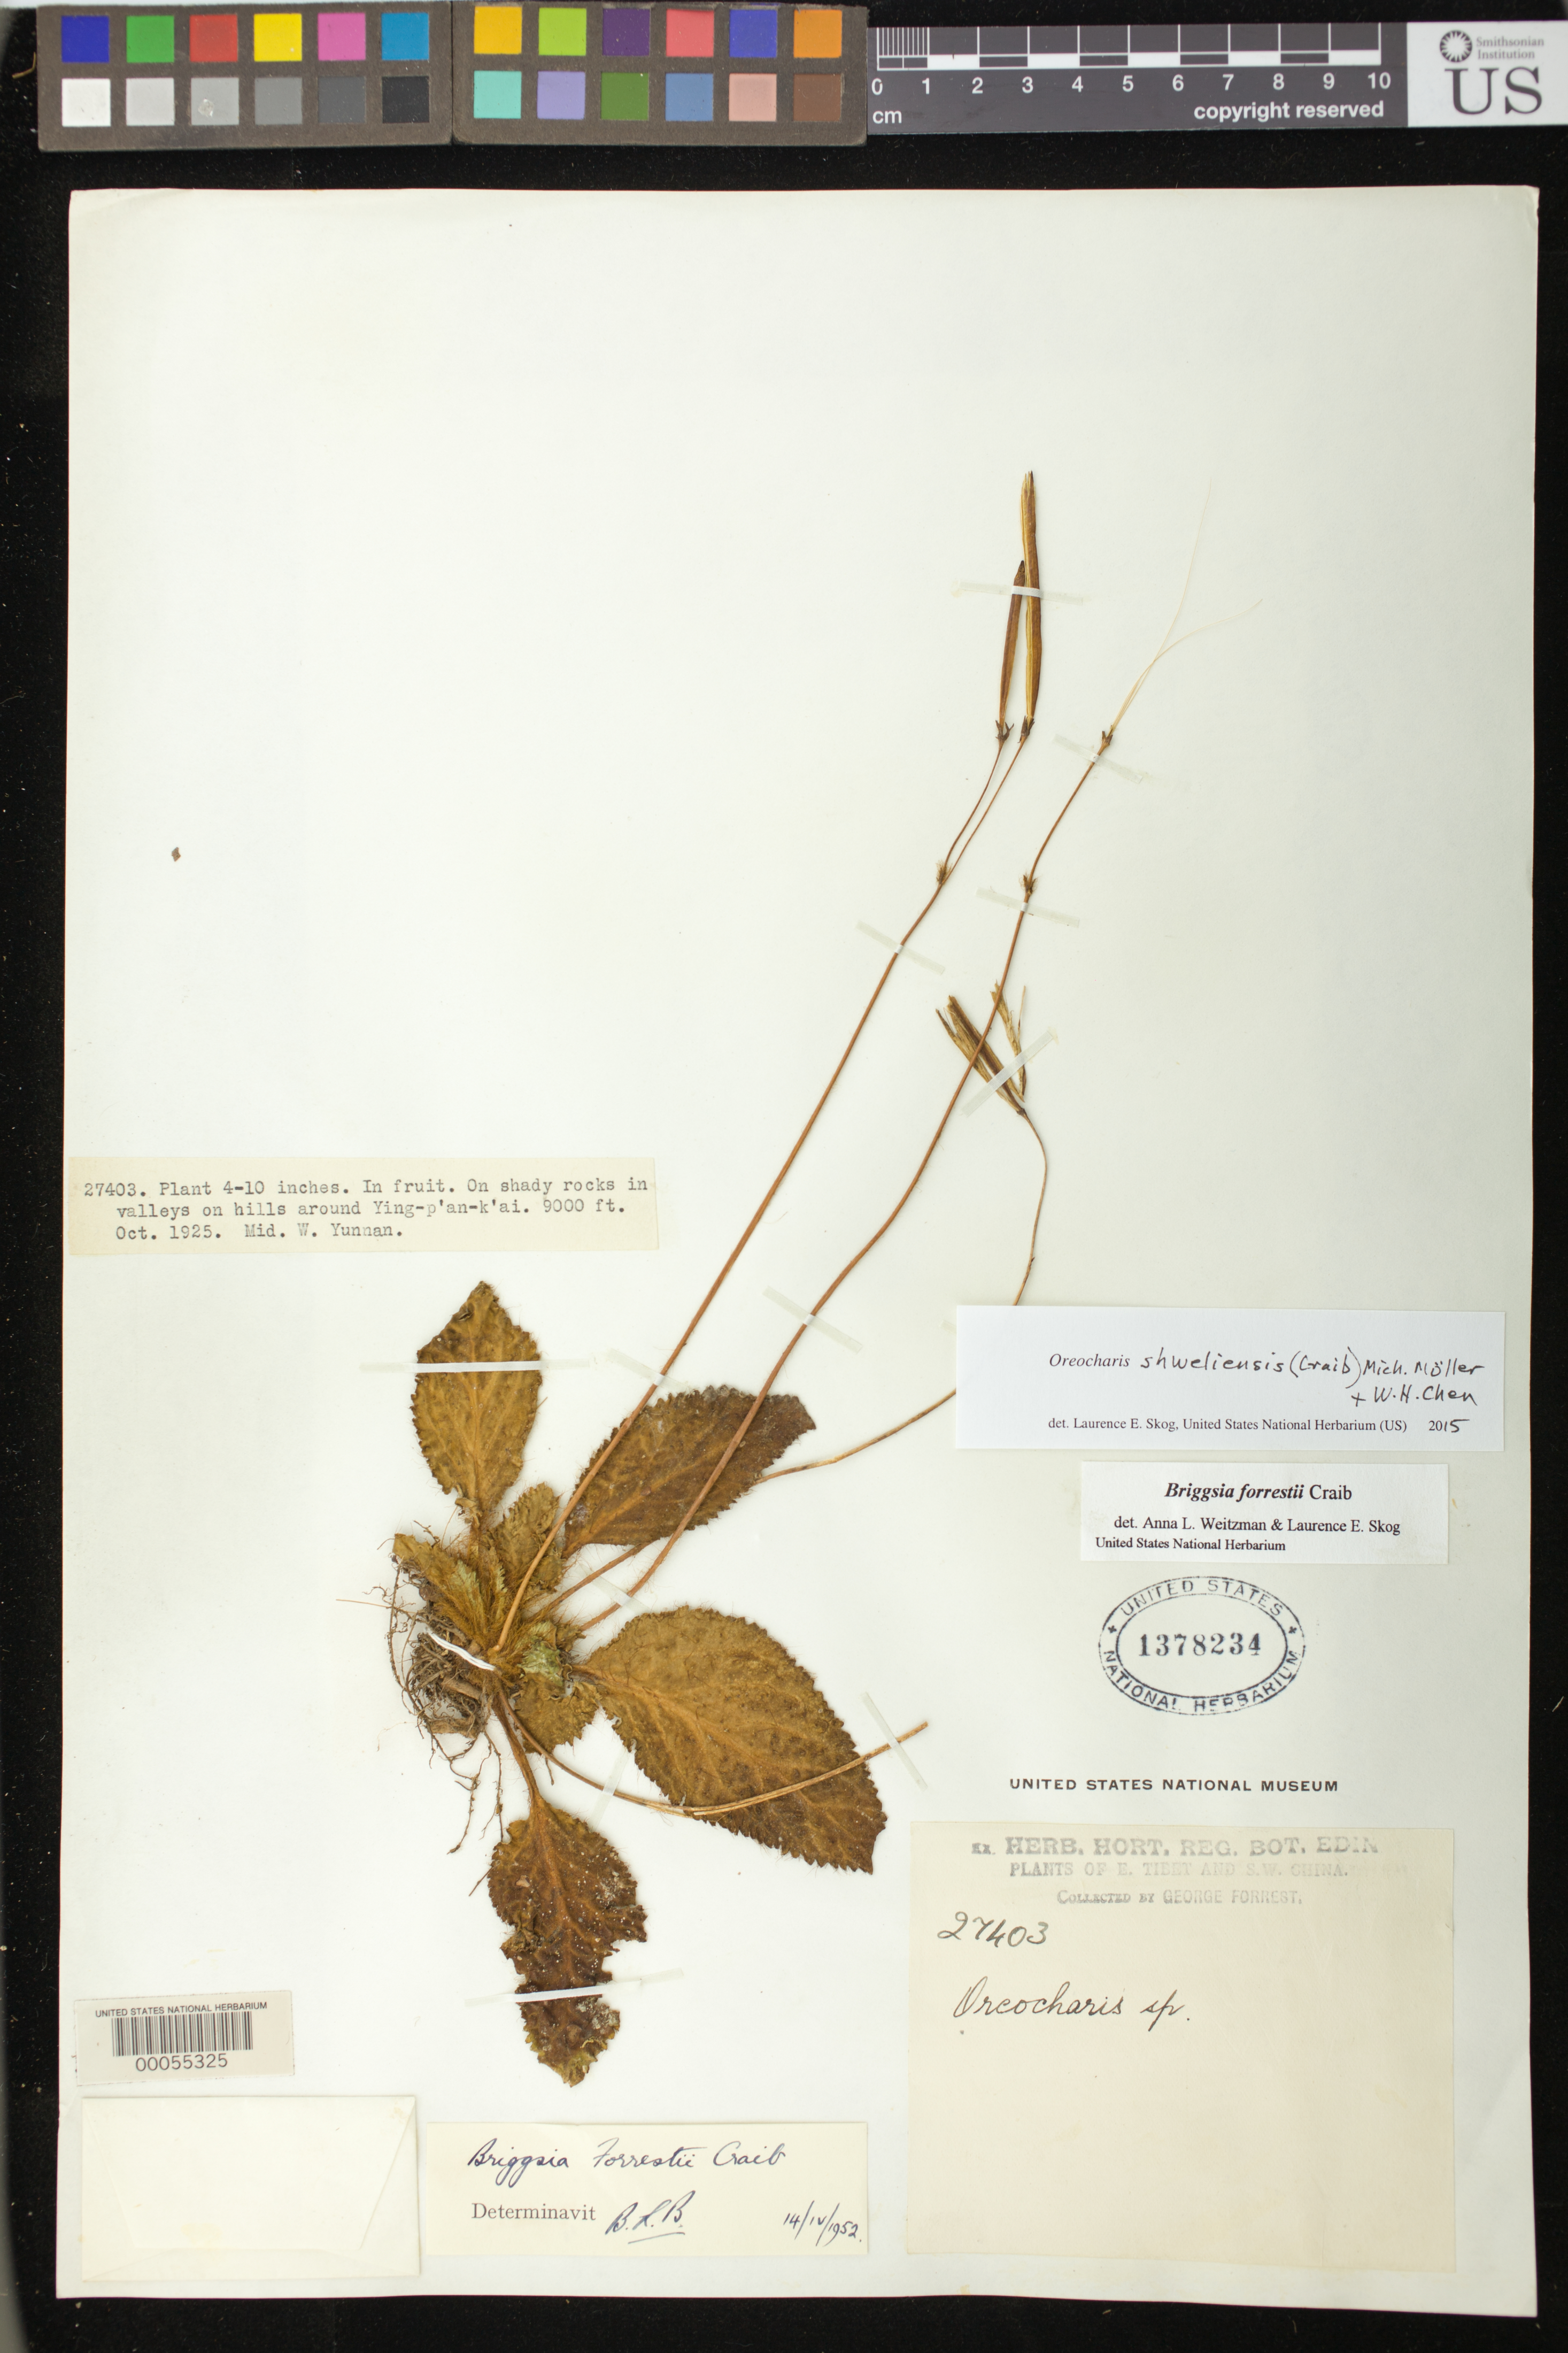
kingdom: Plantae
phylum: Tracheophyta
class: Magnoliopsida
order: Lamiales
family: Gesneriaceae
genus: Briggsia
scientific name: Briggsia forrestii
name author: Craib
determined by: Burtt, B. L.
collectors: G. Forrest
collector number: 27403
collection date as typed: Oct 1925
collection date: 1925-10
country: China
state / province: Yunnan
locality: Hills around ying-p'an-k'ai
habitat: On shady rocks in valleys on hills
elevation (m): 2743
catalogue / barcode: US 1378234